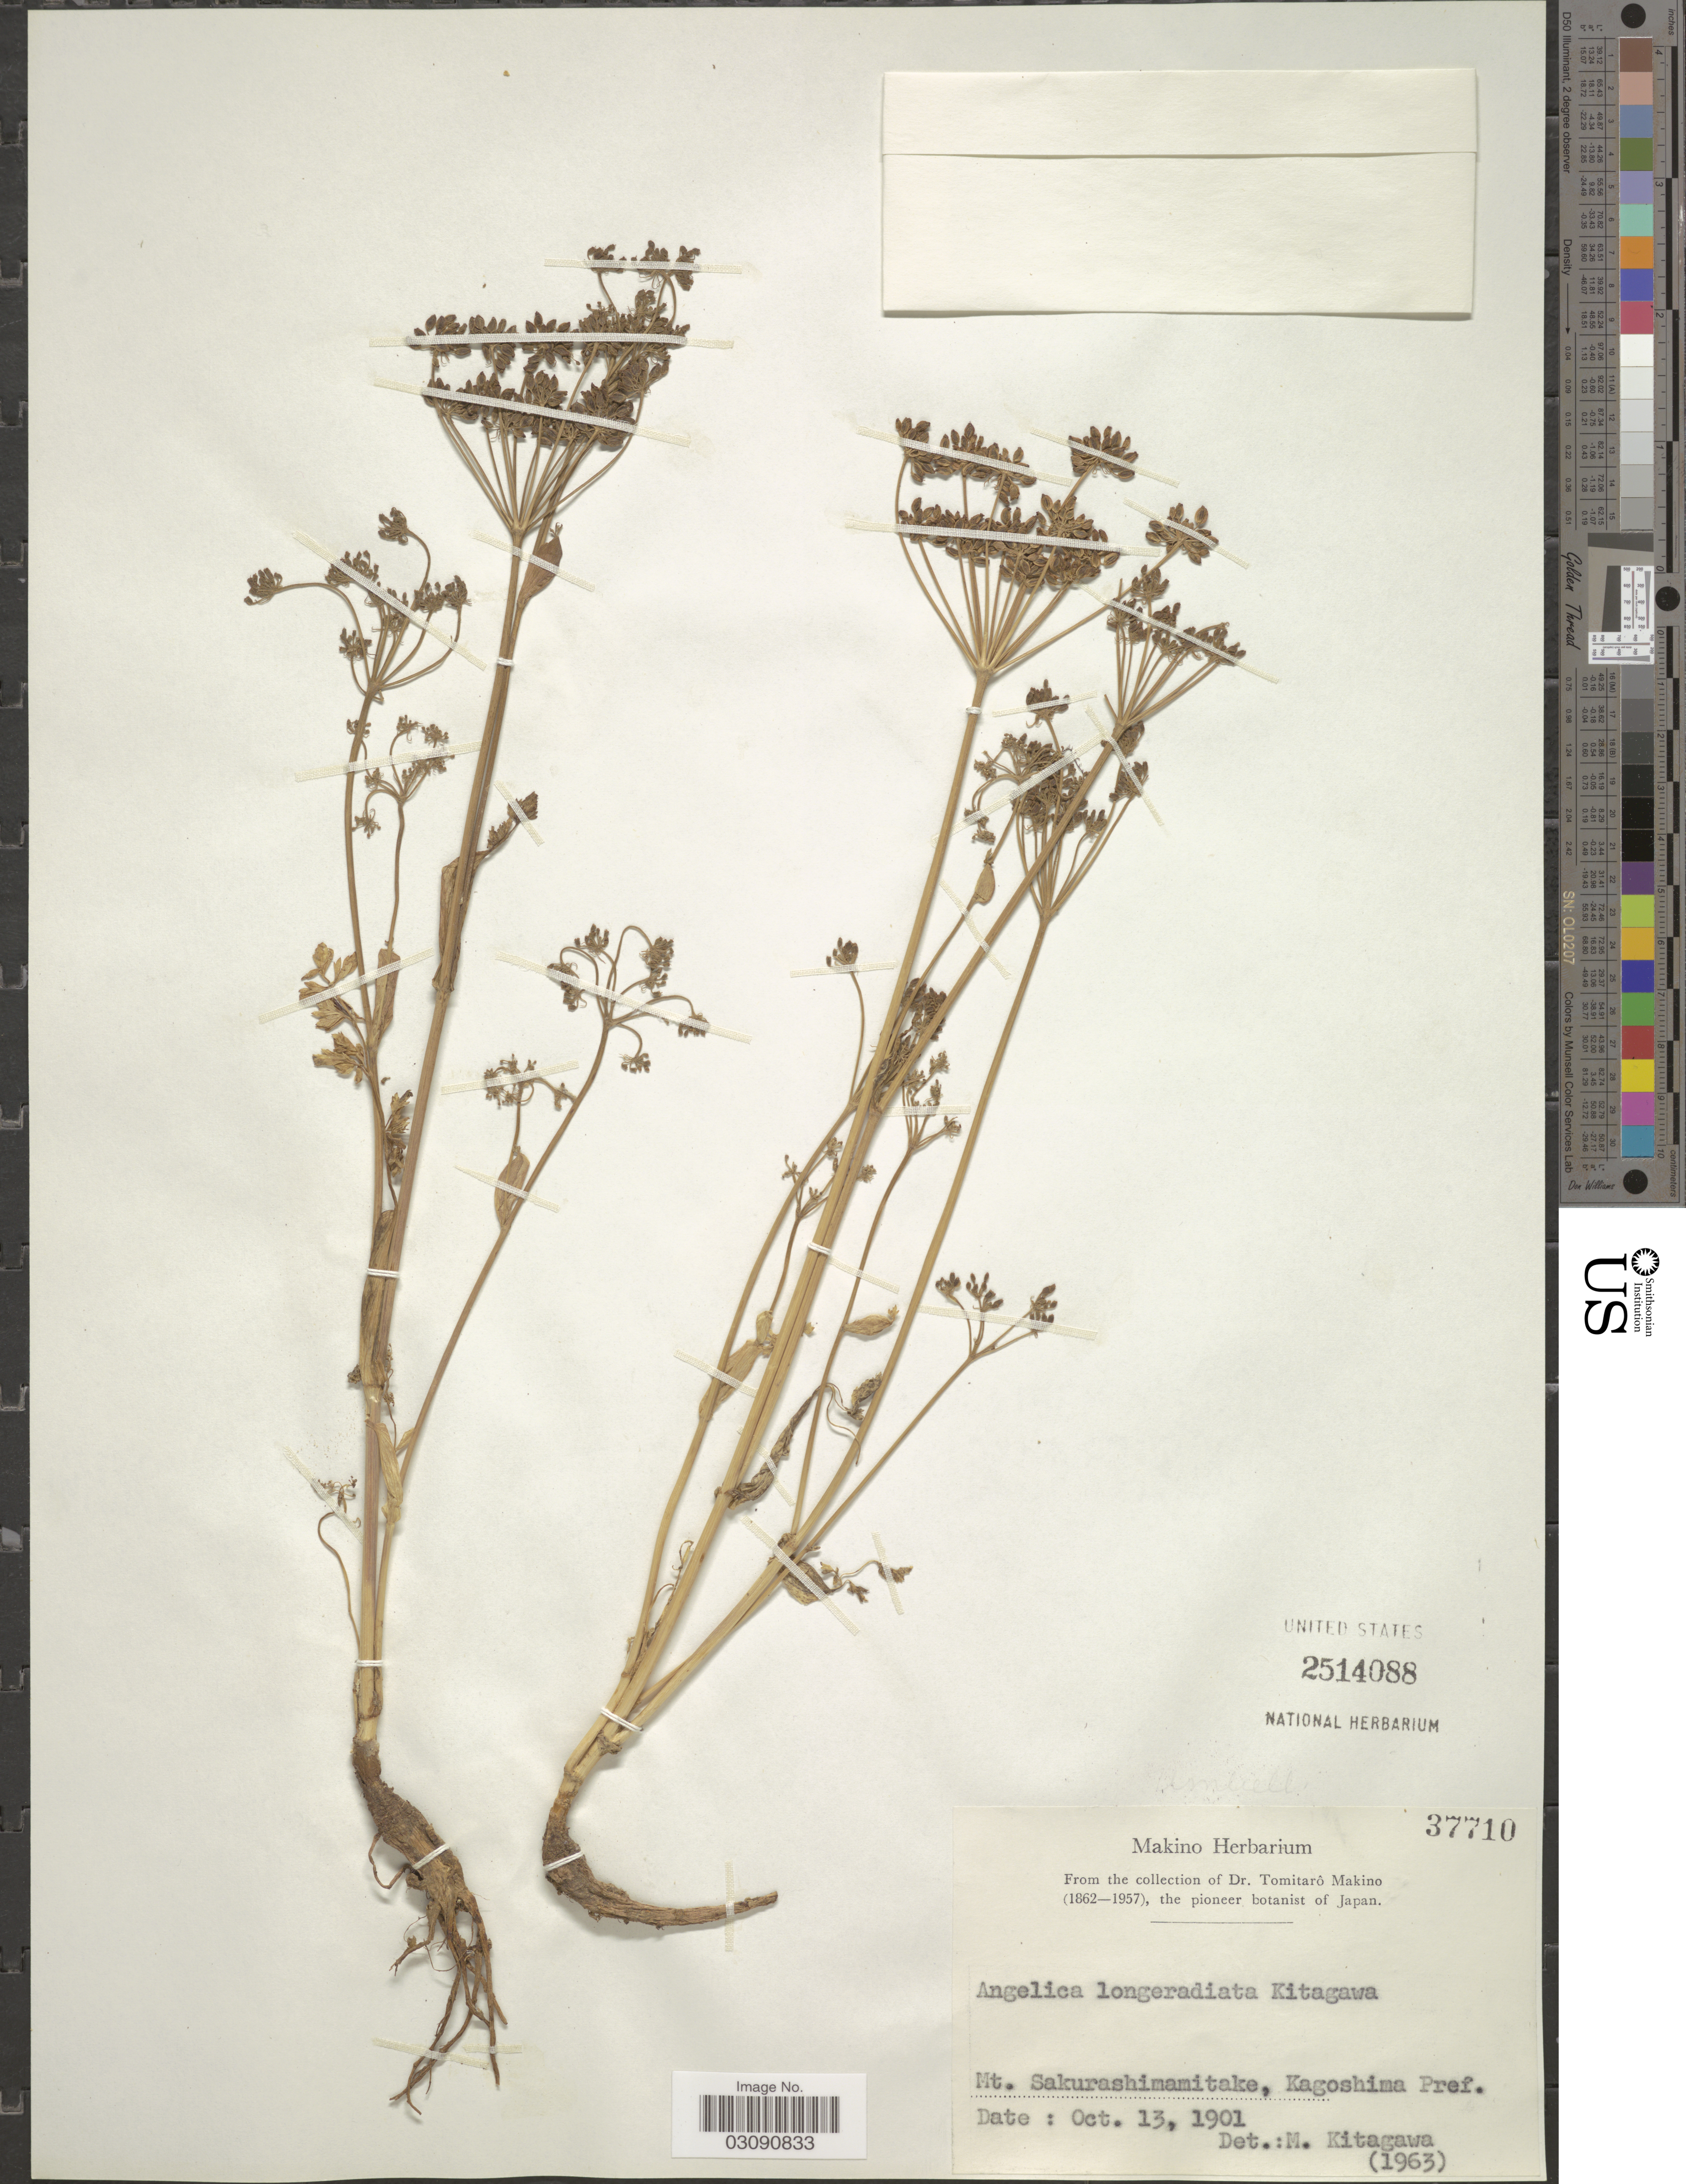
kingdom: Plantae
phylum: Tracheophyta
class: Magnoliopsida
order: Apiales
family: Apiaceae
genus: Angelica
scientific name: Angelica longeradiata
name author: (Maxim.) Kitag.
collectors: T. Makino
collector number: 37710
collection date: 1901-10-13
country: Japan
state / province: Kagosima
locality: Mt. Sakurashimamitake, Kagoshima Pref.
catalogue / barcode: US 2514088